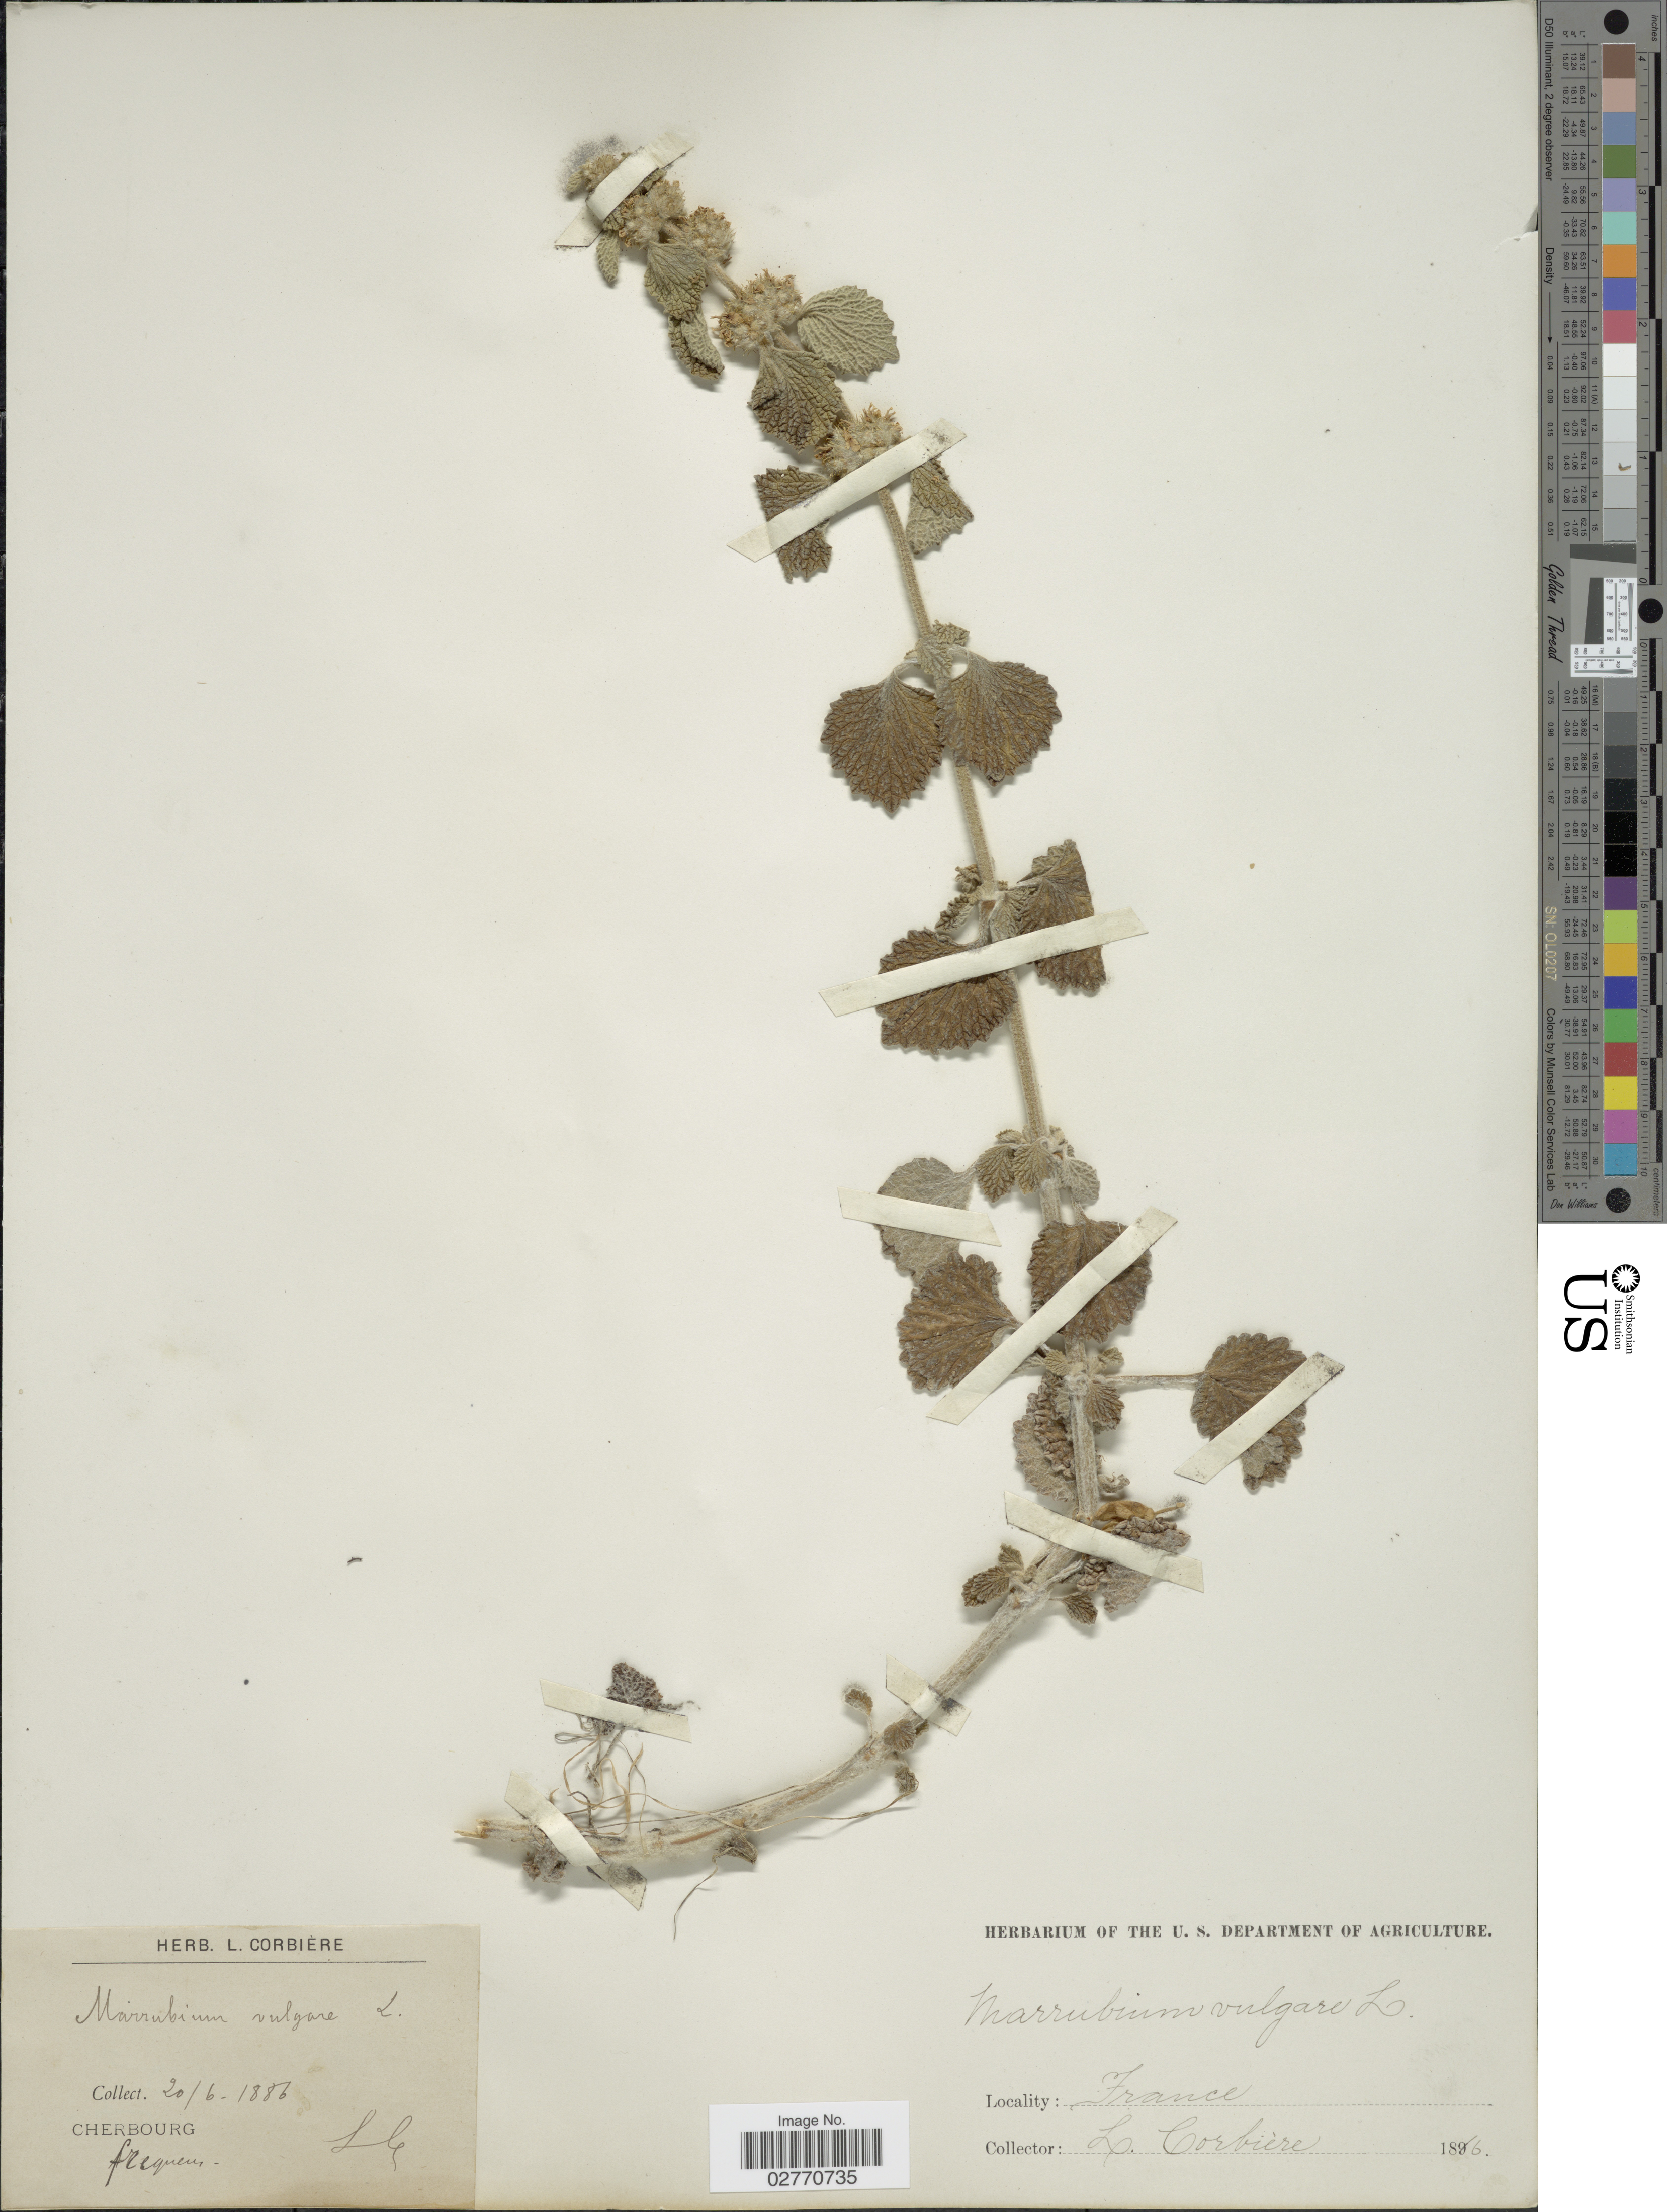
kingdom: Plantae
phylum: Tracheophyta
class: Magnoliopsida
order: Lamiales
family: Lamiaceae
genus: Marrubium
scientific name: Marrubium vulgare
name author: L.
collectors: L. Corbière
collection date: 1886-06-20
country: France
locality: Cherbourg